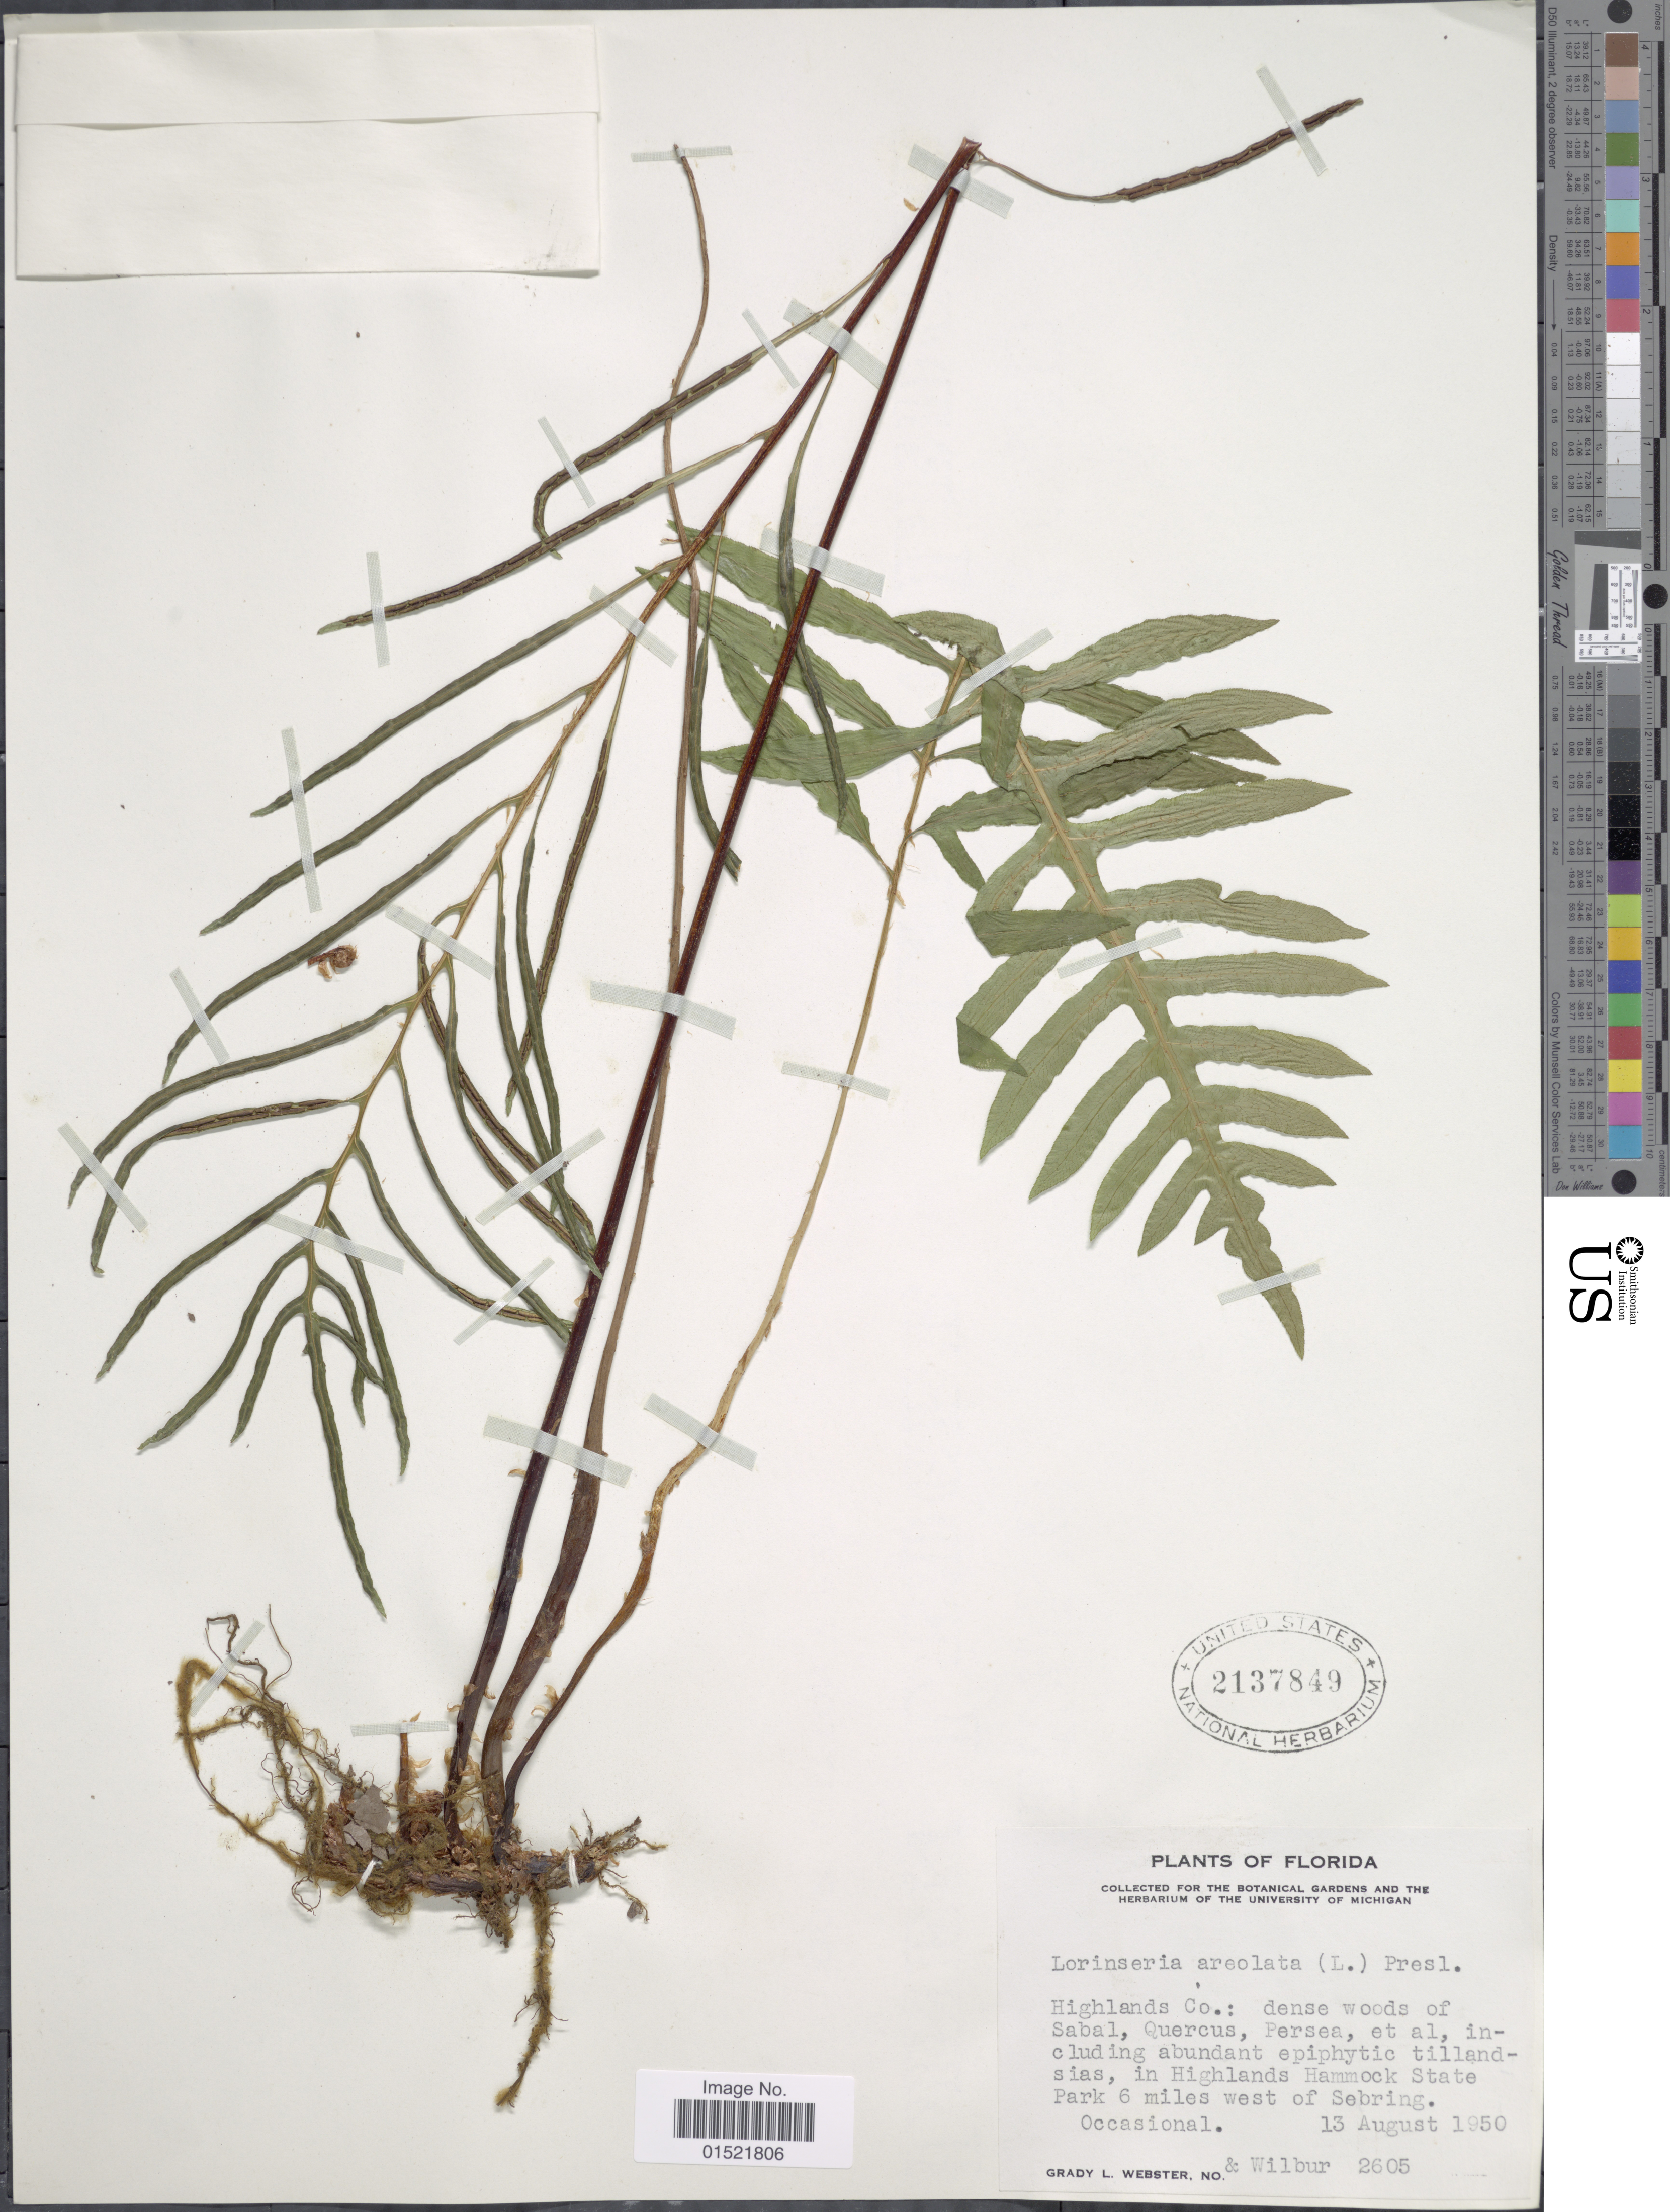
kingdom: Plantae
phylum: Tracheophyta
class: Polypodiopsida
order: Polypodiales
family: Blechnaceae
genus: Woodwardia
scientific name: Woodwardia areolata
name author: (L.) T. Moore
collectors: G. L. Webster & Wilbur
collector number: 2605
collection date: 1950-08-13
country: United States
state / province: Florida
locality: Highlands Co.: dense woods of Sabal, Quercus, Persea, in Highlands Hammock State Park 6 miles west of Sebring, Occasional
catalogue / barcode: US 2137849